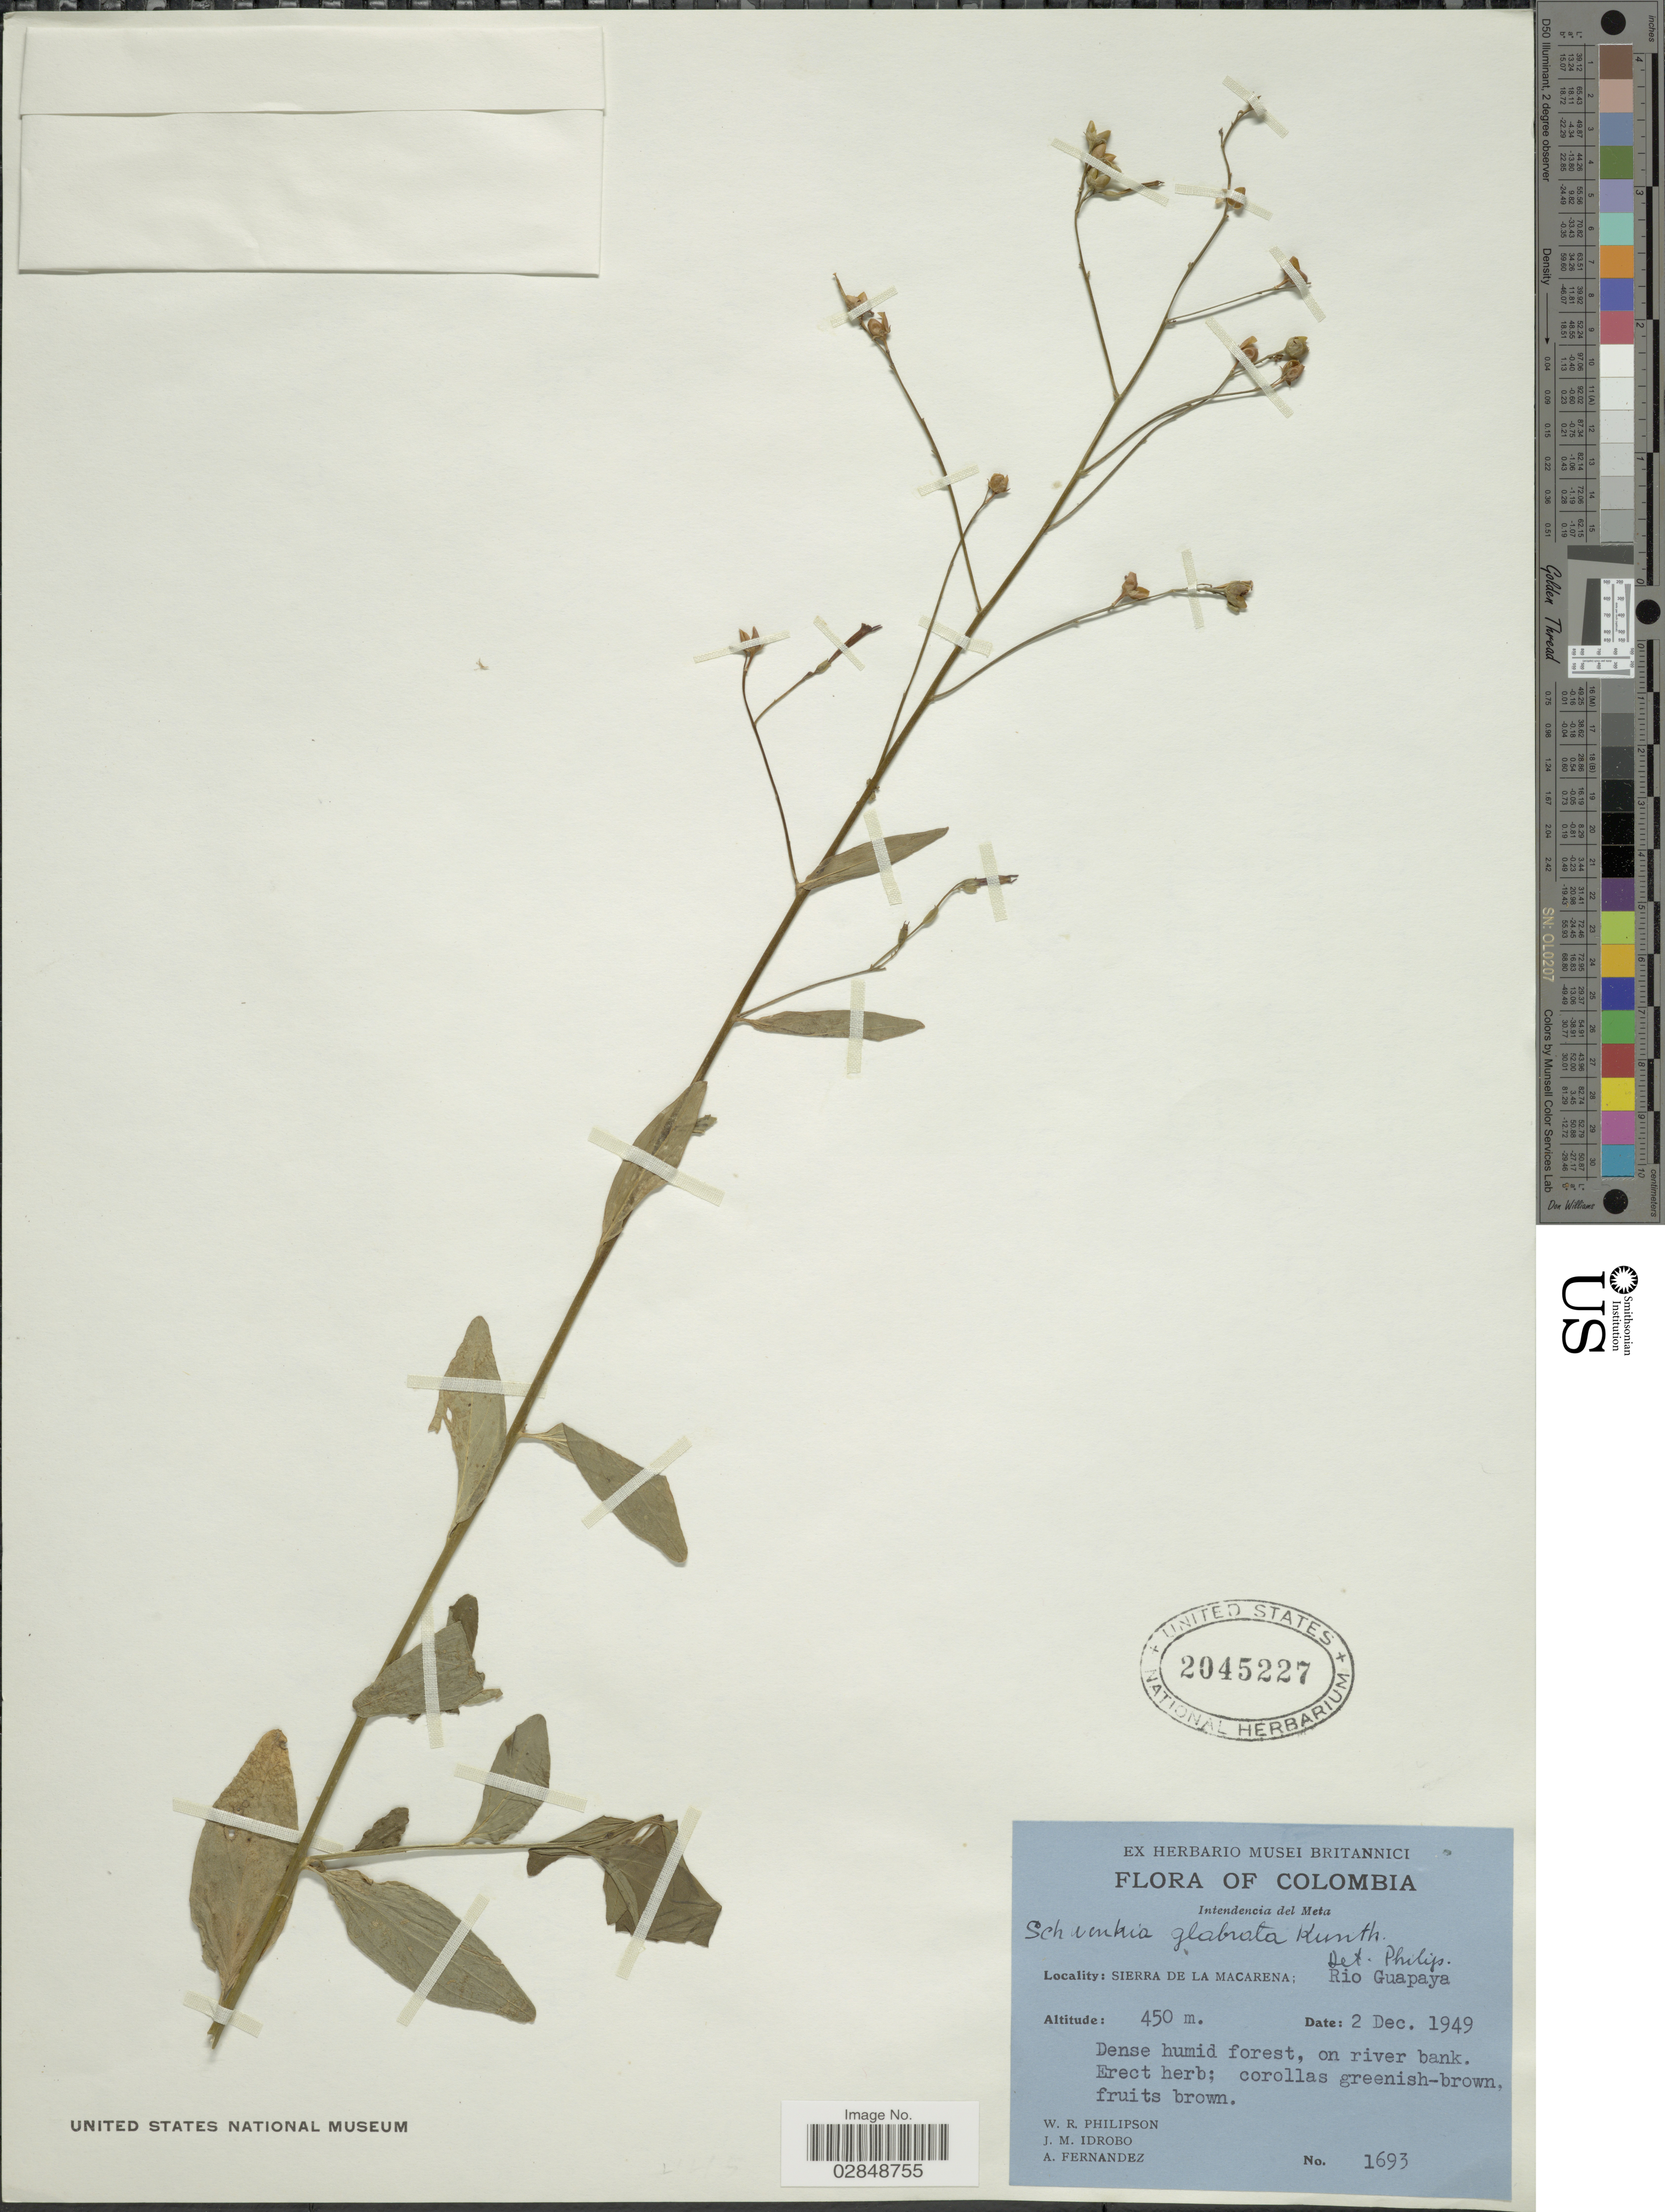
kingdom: Plantae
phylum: Tracheophyta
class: Magnoliopsida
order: Solanales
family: Solanaceae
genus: Schwenckia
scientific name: Schwenckia glabrata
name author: Kunth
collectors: W. R. Philipson, J. M. Idrobo & A. Fernandez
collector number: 1693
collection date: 1949-12-02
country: Colombia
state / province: Meta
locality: Intendencia del Meta. Sierra de la Macarena; Rio Guapaya.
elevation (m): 450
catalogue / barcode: US 2045227